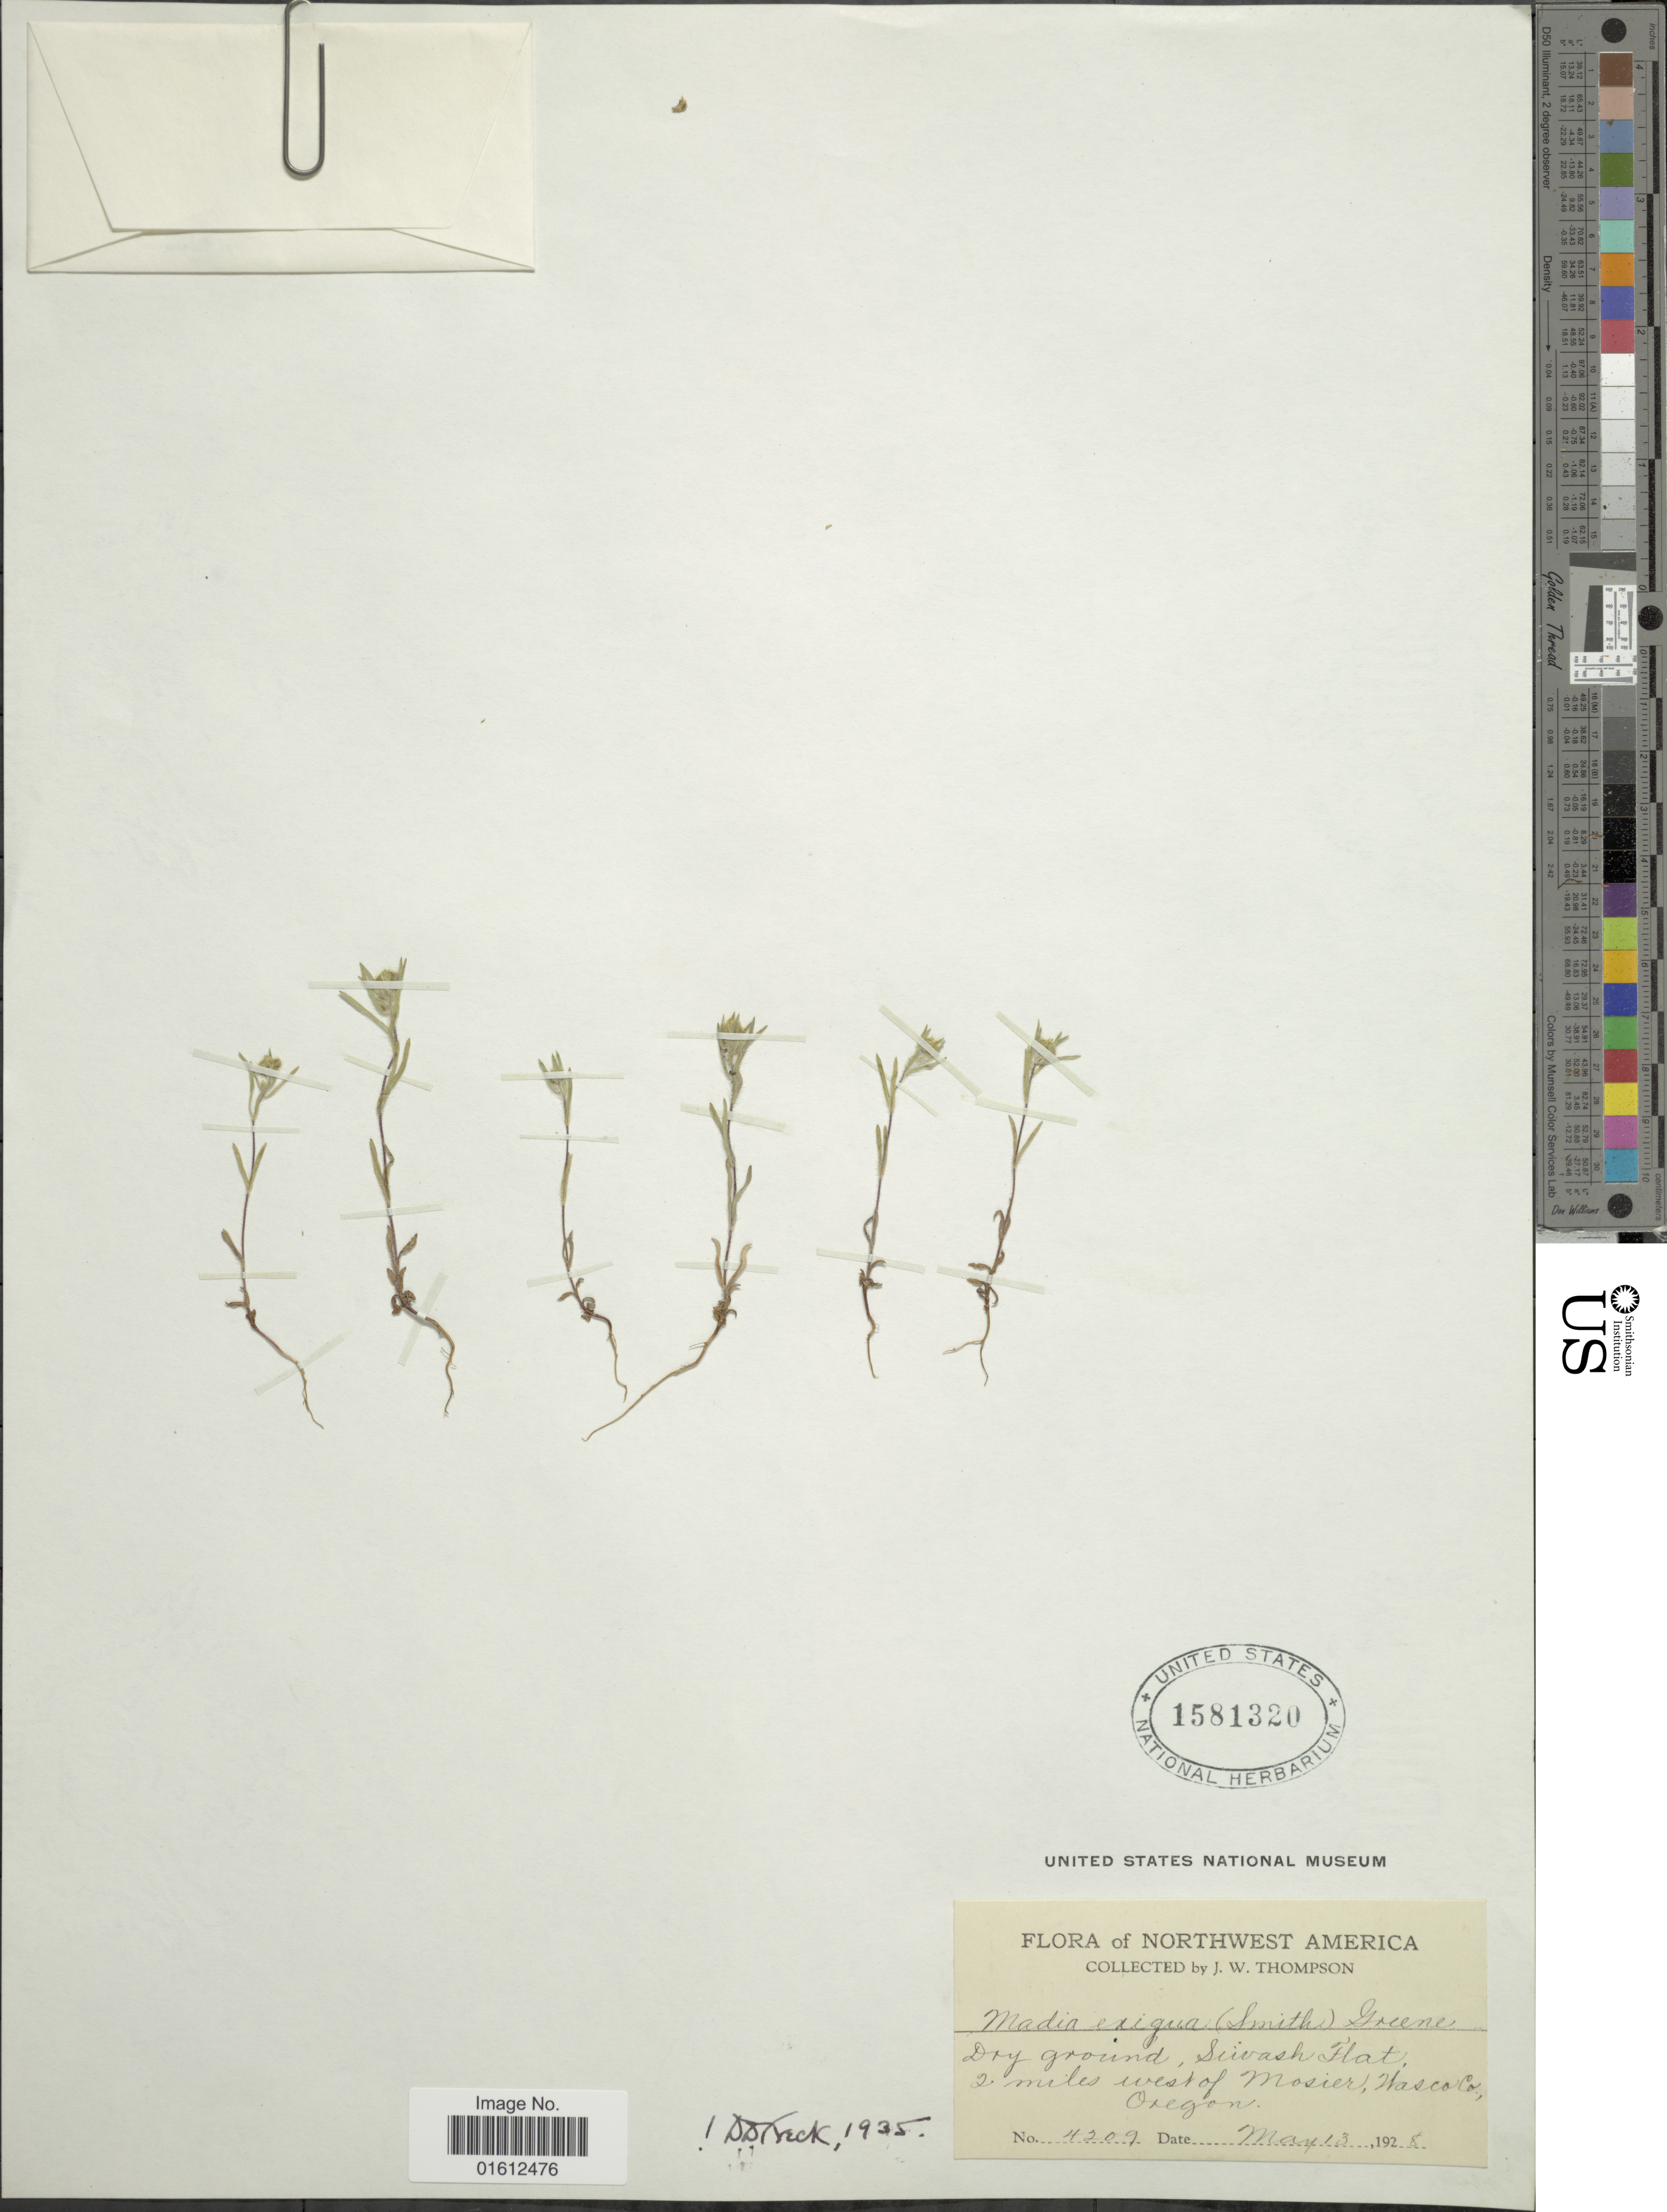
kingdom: Plantae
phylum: Tracheophyta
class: Magnoliopsida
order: Asterales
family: Asteraceae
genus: Madia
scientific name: Madia exigua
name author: (Sm.) A. Gray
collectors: J. W. Thompson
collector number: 4209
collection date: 1928-05-13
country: United States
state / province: Oregon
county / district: Wasco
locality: Dry ground, Siwash Flat, 2 miles west of Mosier, Wasco Co.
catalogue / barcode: US 1581320